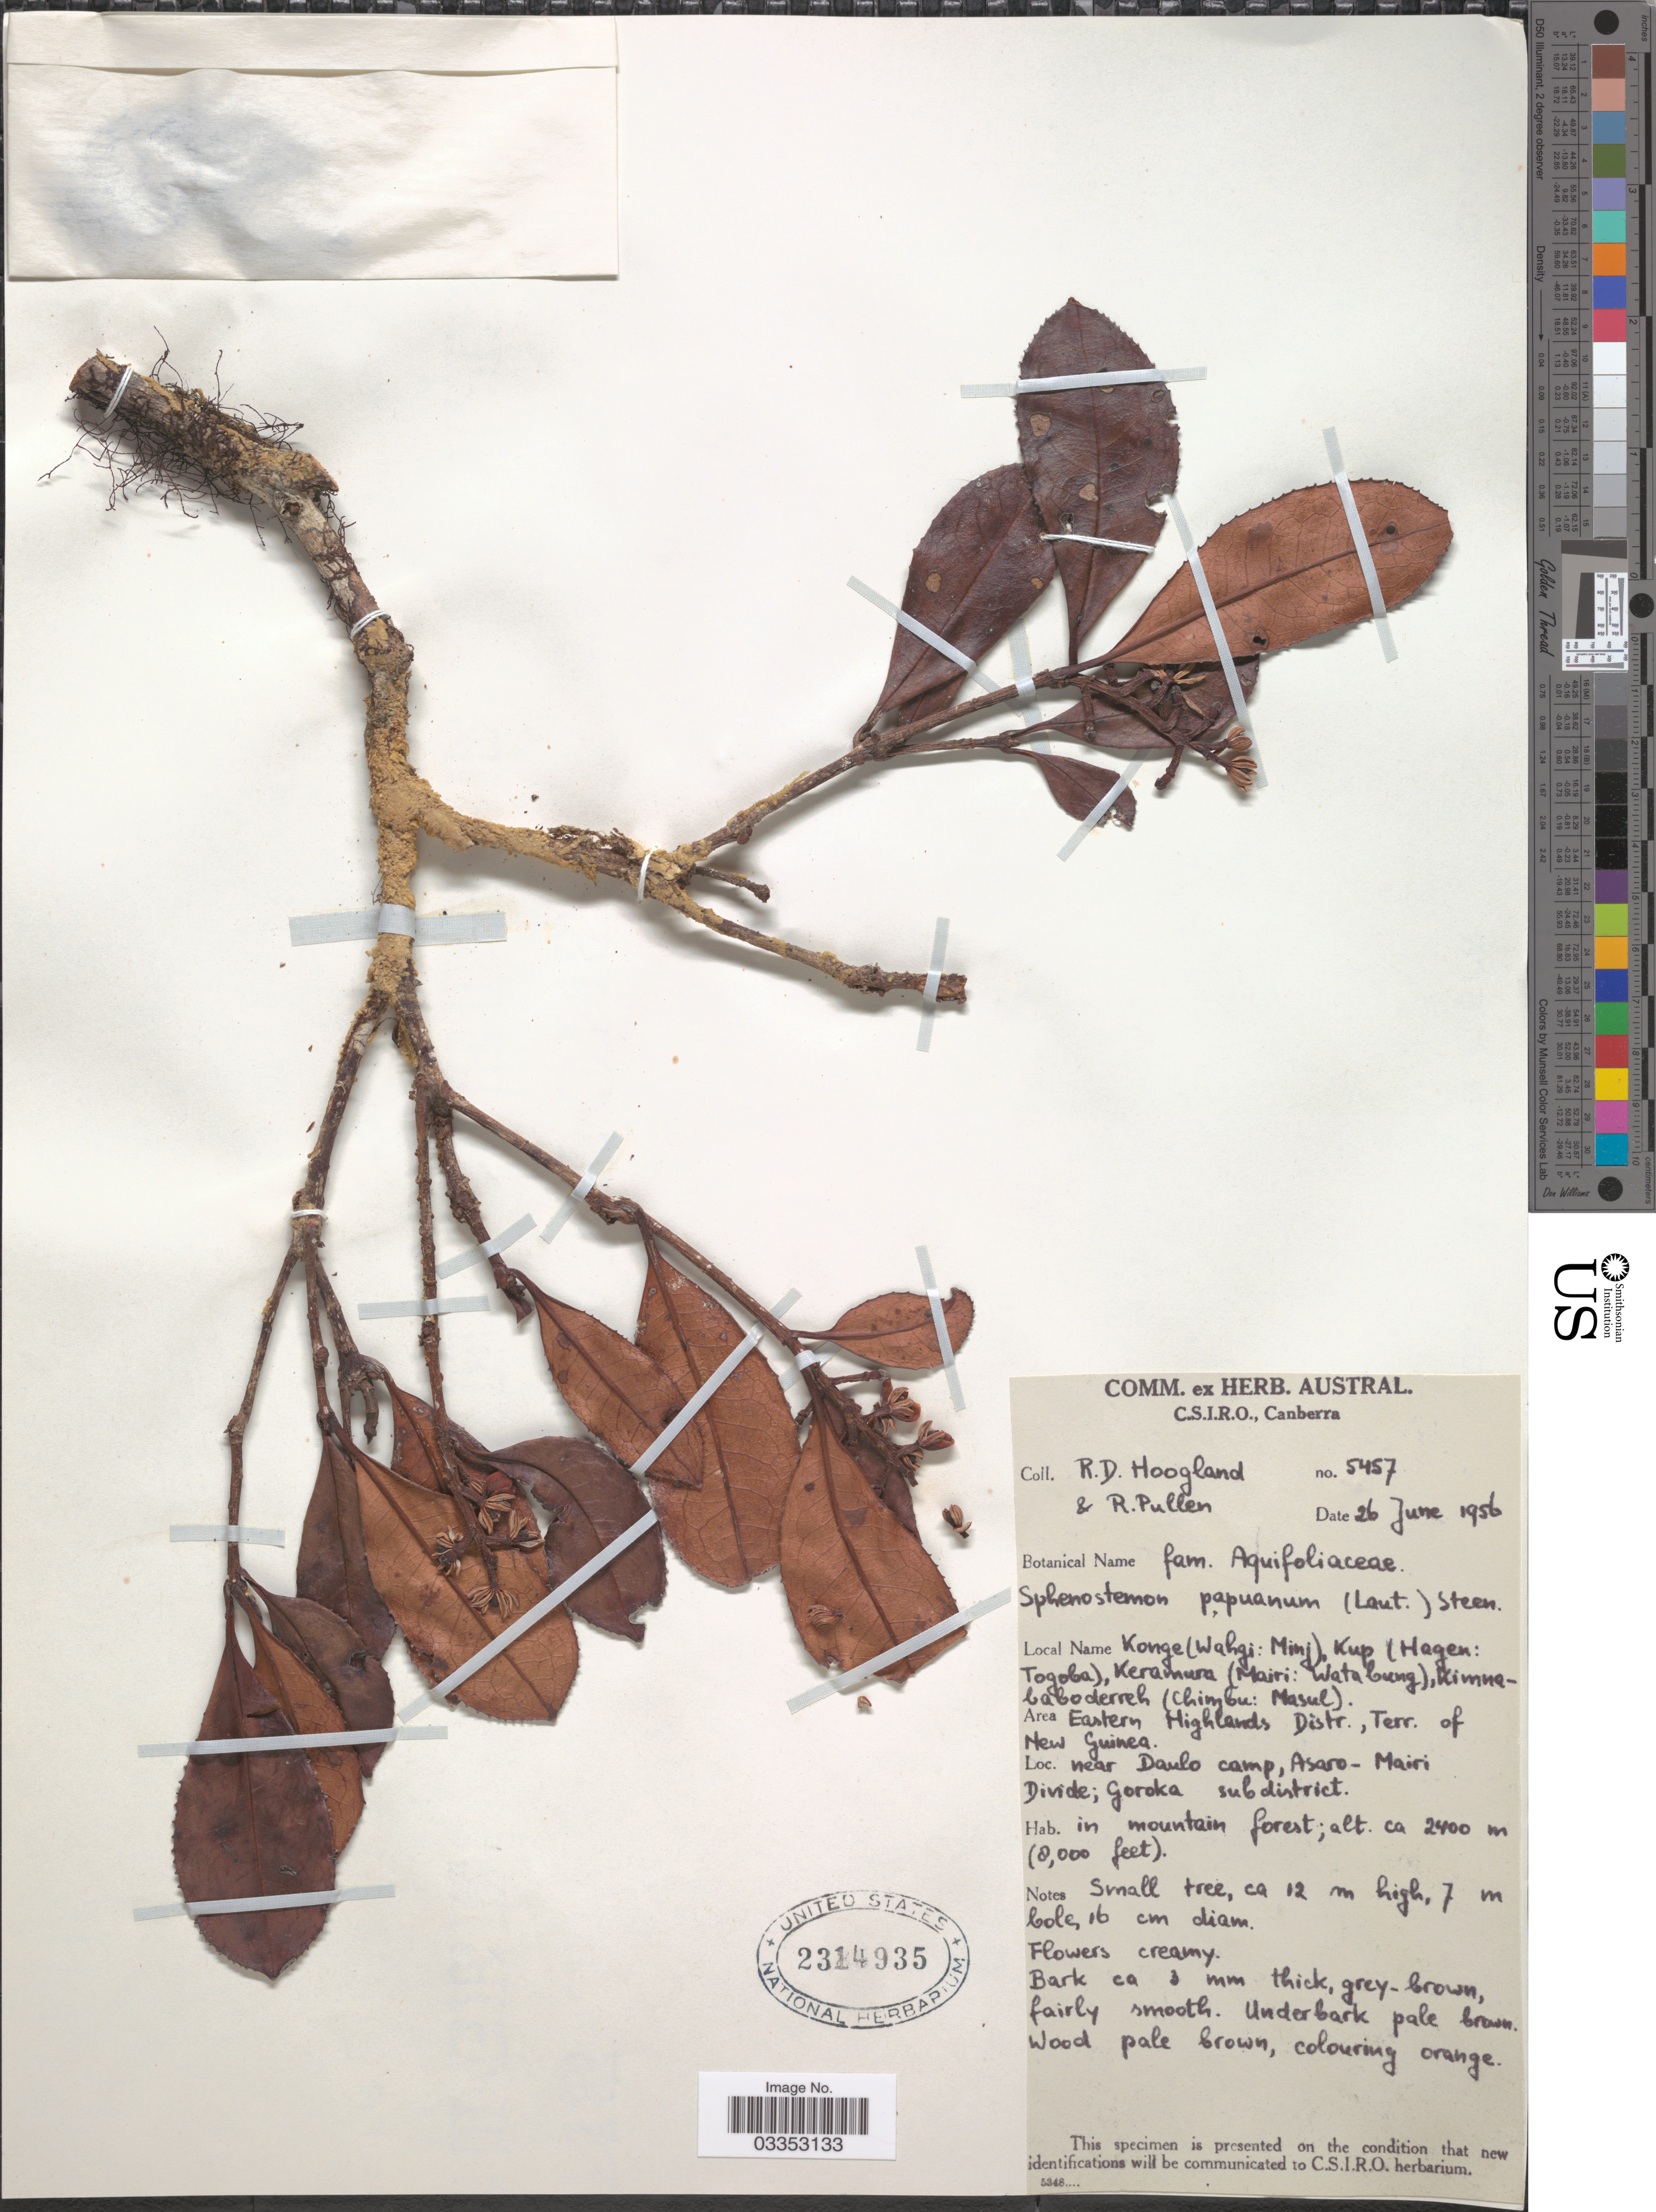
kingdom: Plantae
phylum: Tracheophyta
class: Magnoliopsida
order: Paracryphiales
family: Paracryphiaceae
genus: Sphenostemon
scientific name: Sphenostemon papuanus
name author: (Lauterb.) Steenis & Erdtm.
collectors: R. D. Hoogland & R. Pullen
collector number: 5457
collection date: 1956-06-26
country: Papua New Guinea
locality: Area Eastern Highlands Distr., Terr. of New Guinea. Near Daulo camp, Asaro-Mairi Divide; Goroka subdistrict.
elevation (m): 2400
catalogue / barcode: US 2314935